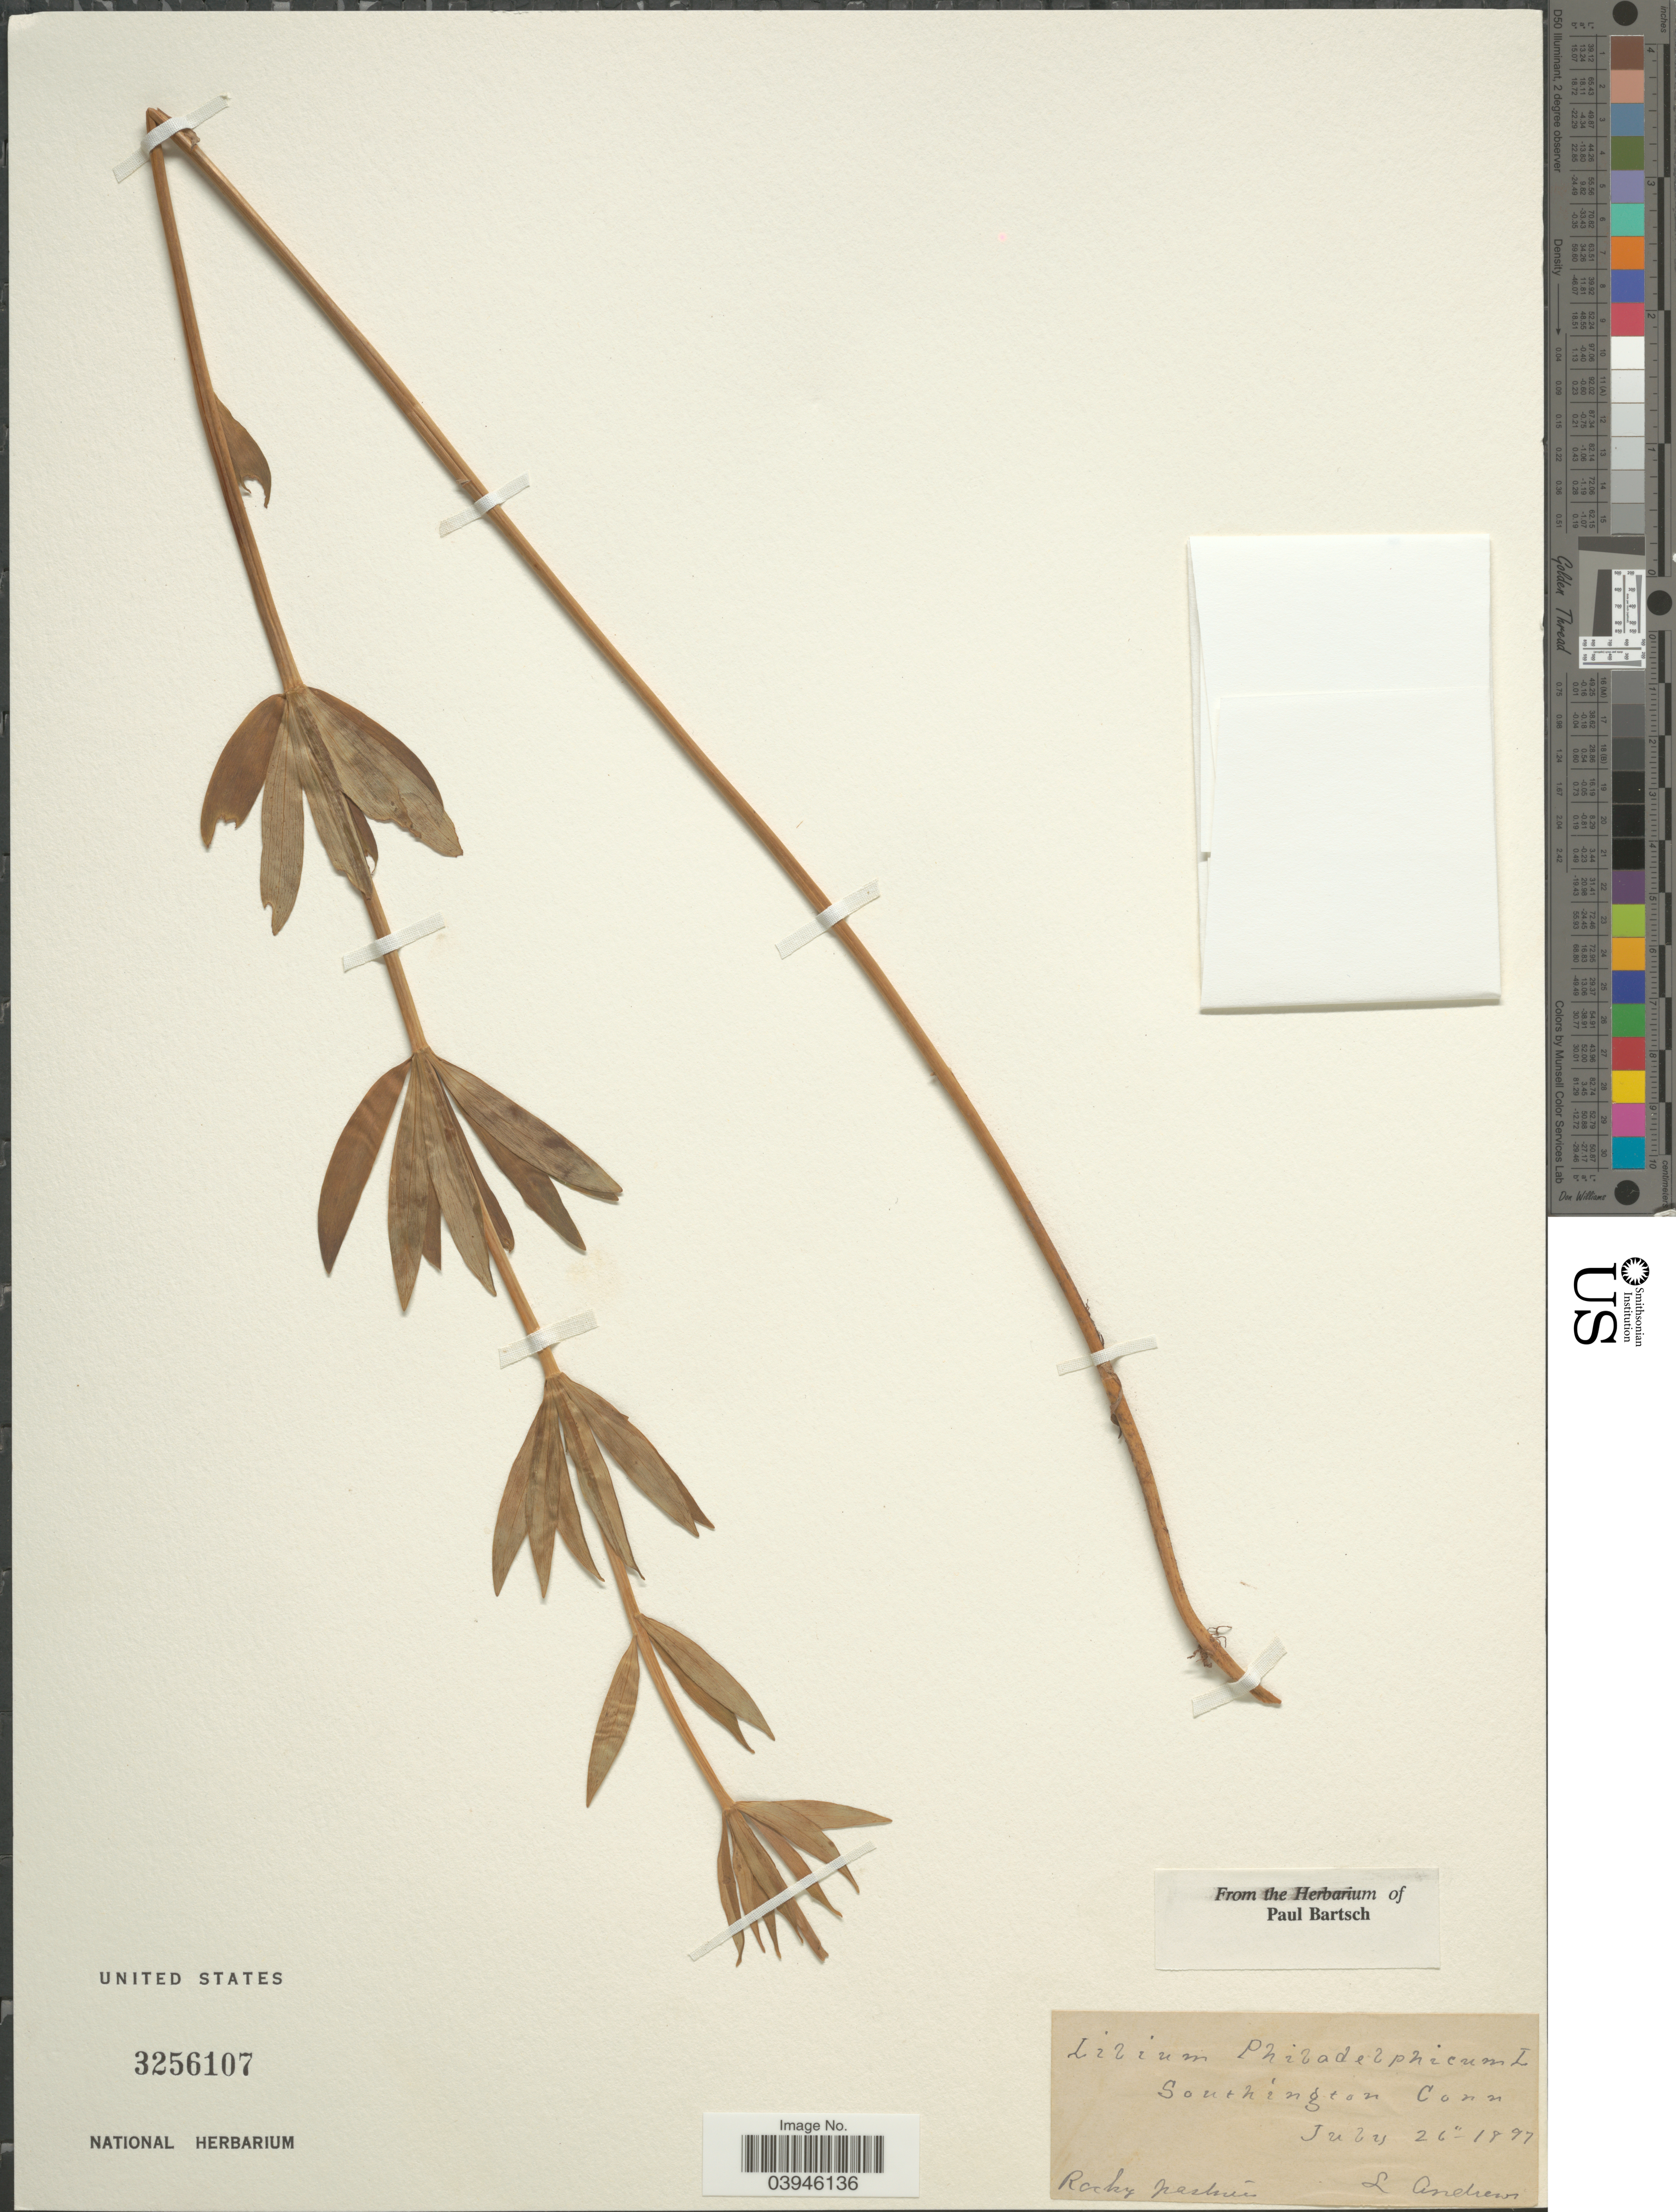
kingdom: Plantae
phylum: Tracheophyta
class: Liliopsida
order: Liliales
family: Liliaceae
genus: Lilium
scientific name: Lilium philadelphicum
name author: L.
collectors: L. Andrews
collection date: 1897-07-26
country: United States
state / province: Connecticut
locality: Southington.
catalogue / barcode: US 3256107